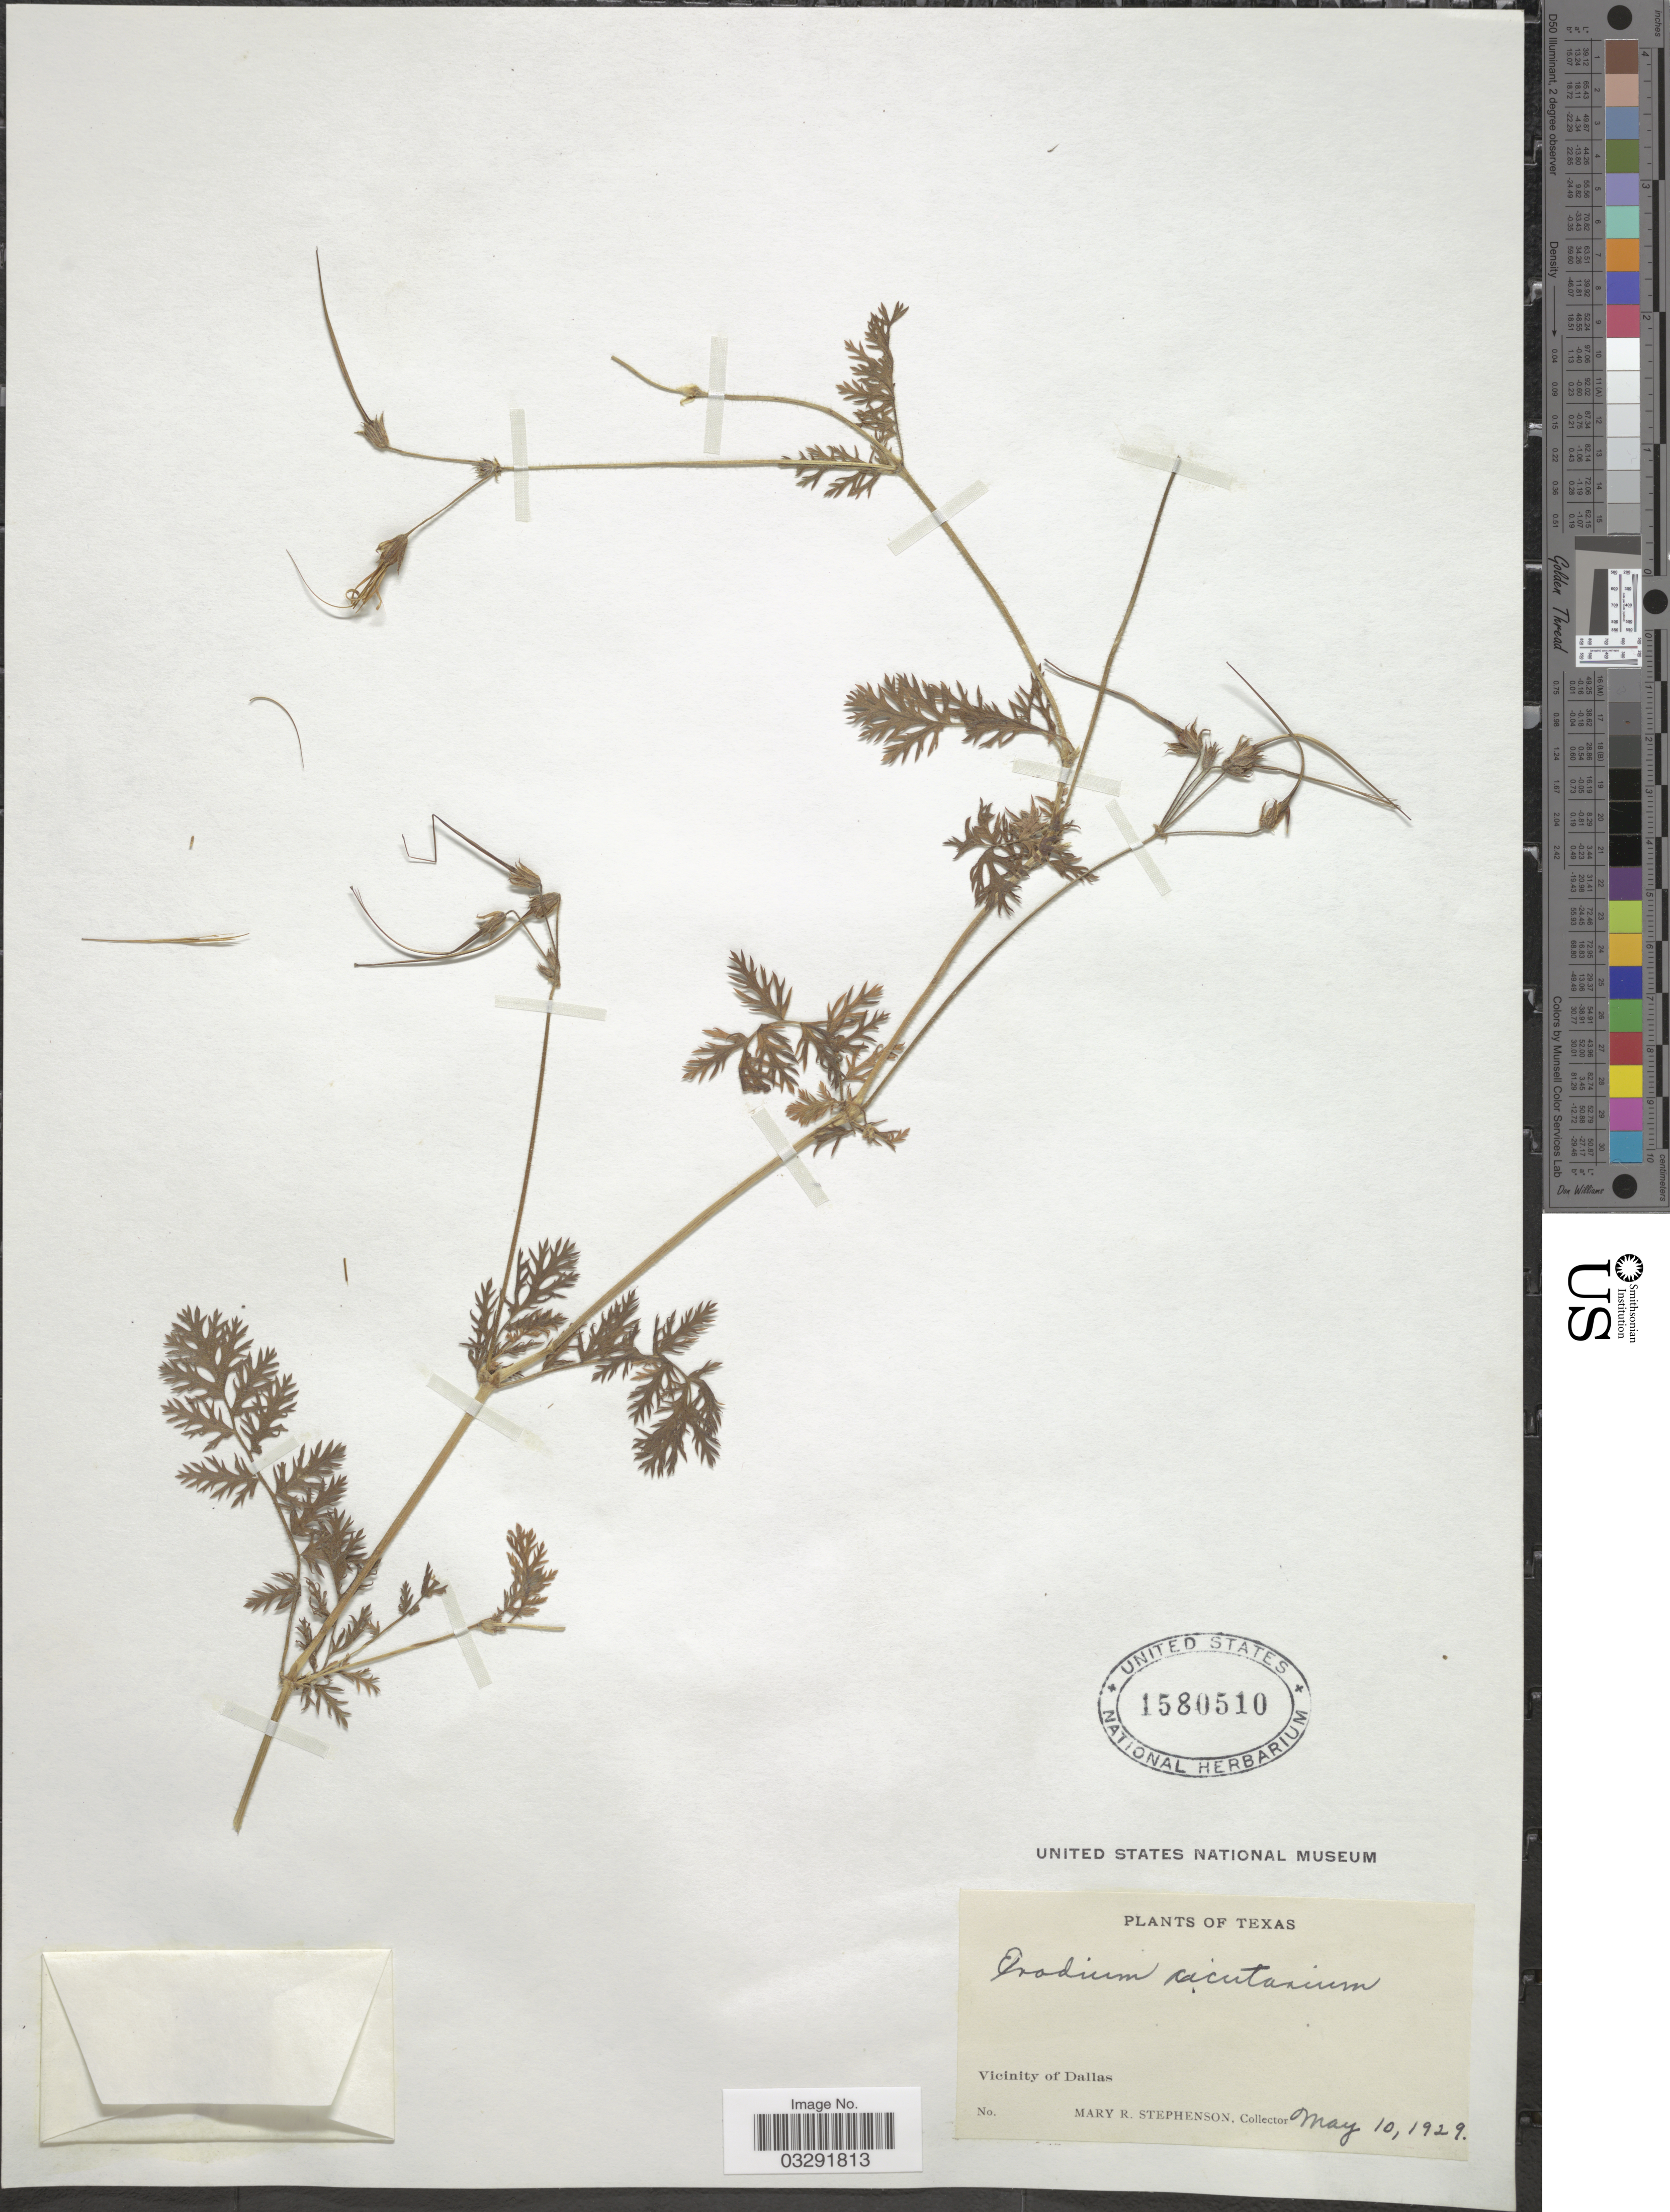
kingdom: Plantae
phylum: Tracheophyta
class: Magnoliopsida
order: Geraniales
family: Geraniaceae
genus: Erodium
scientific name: Erodium cicutarium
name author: (L.) L'Hér.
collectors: M. Stephenson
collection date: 1929-05-10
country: United States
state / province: Texas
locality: Vicinity of Dallas.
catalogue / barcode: US 1580510